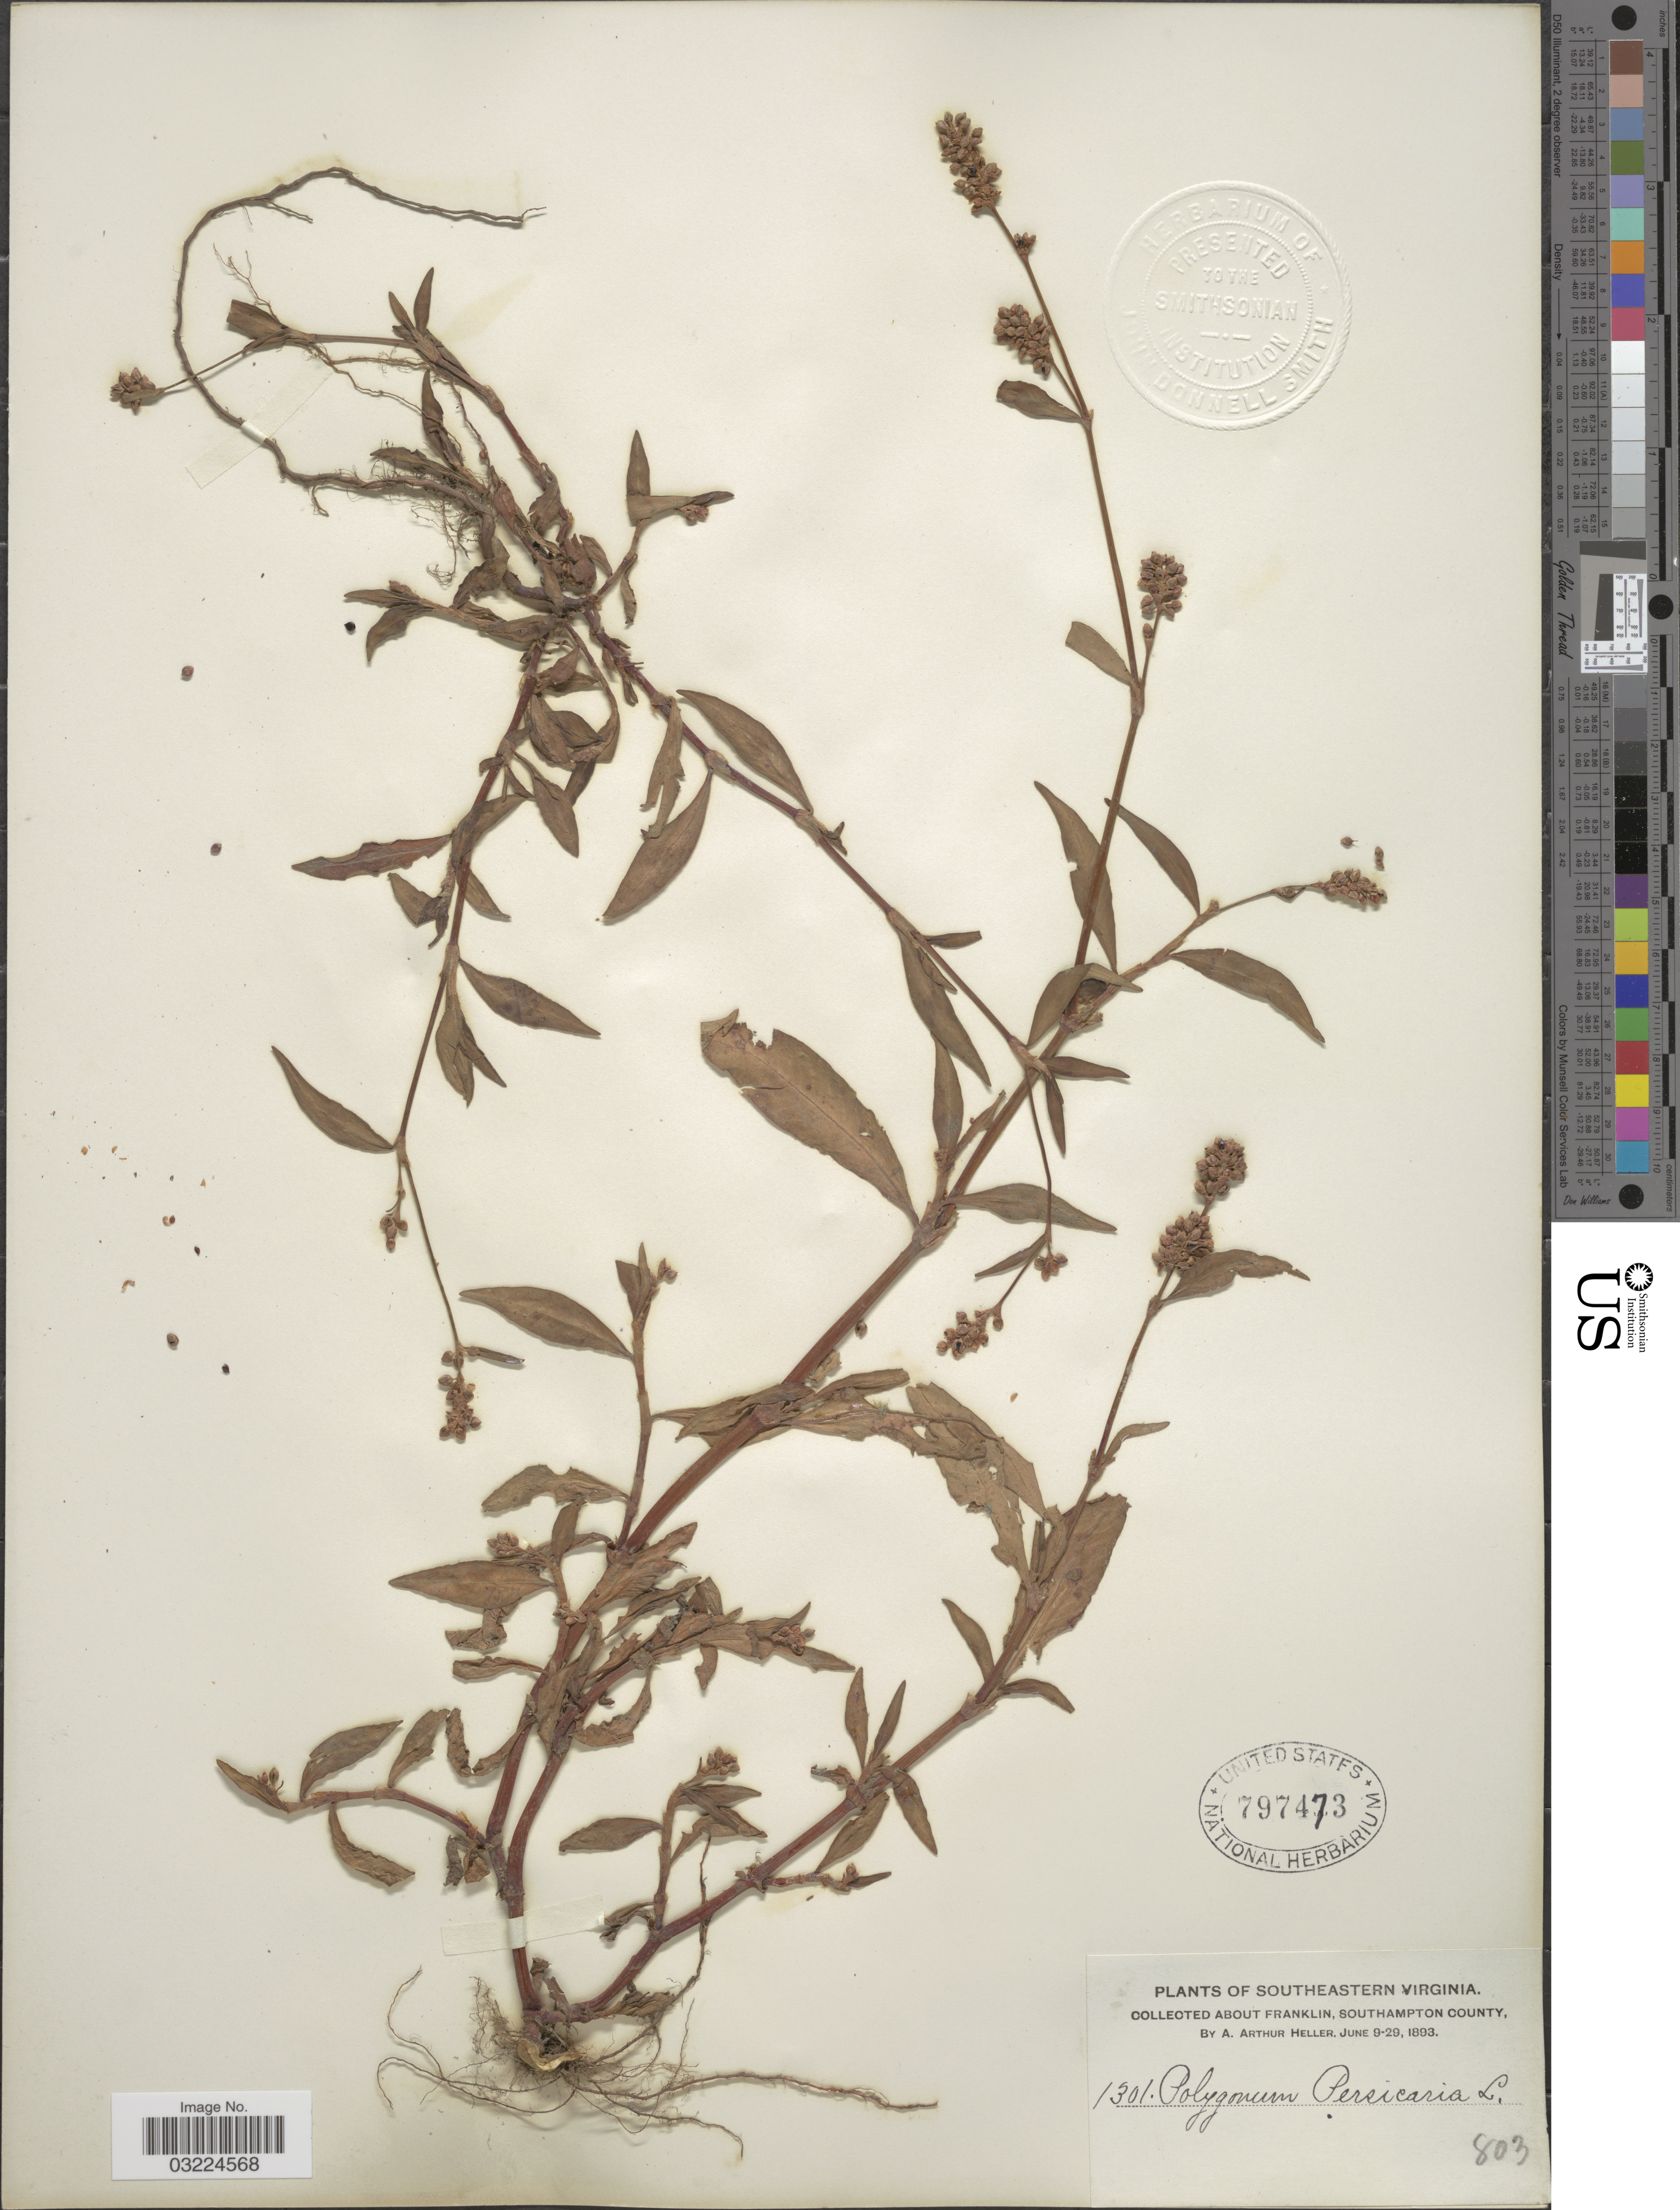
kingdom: Plantae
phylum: Tracheophyta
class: Magnoliopsida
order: Caryophyllales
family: Polygonaceae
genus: Persicaria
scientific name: Persicaria maculosa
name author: S.F. Gray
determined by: Atha, D. E.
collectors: A. A. Heller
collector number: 1301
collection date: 1893-06-09/1893-06-29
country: United States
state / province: Virginia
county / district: Southampton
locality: Southeastern Virginia. About Franklin, Southampton County.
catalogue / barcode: US 797473